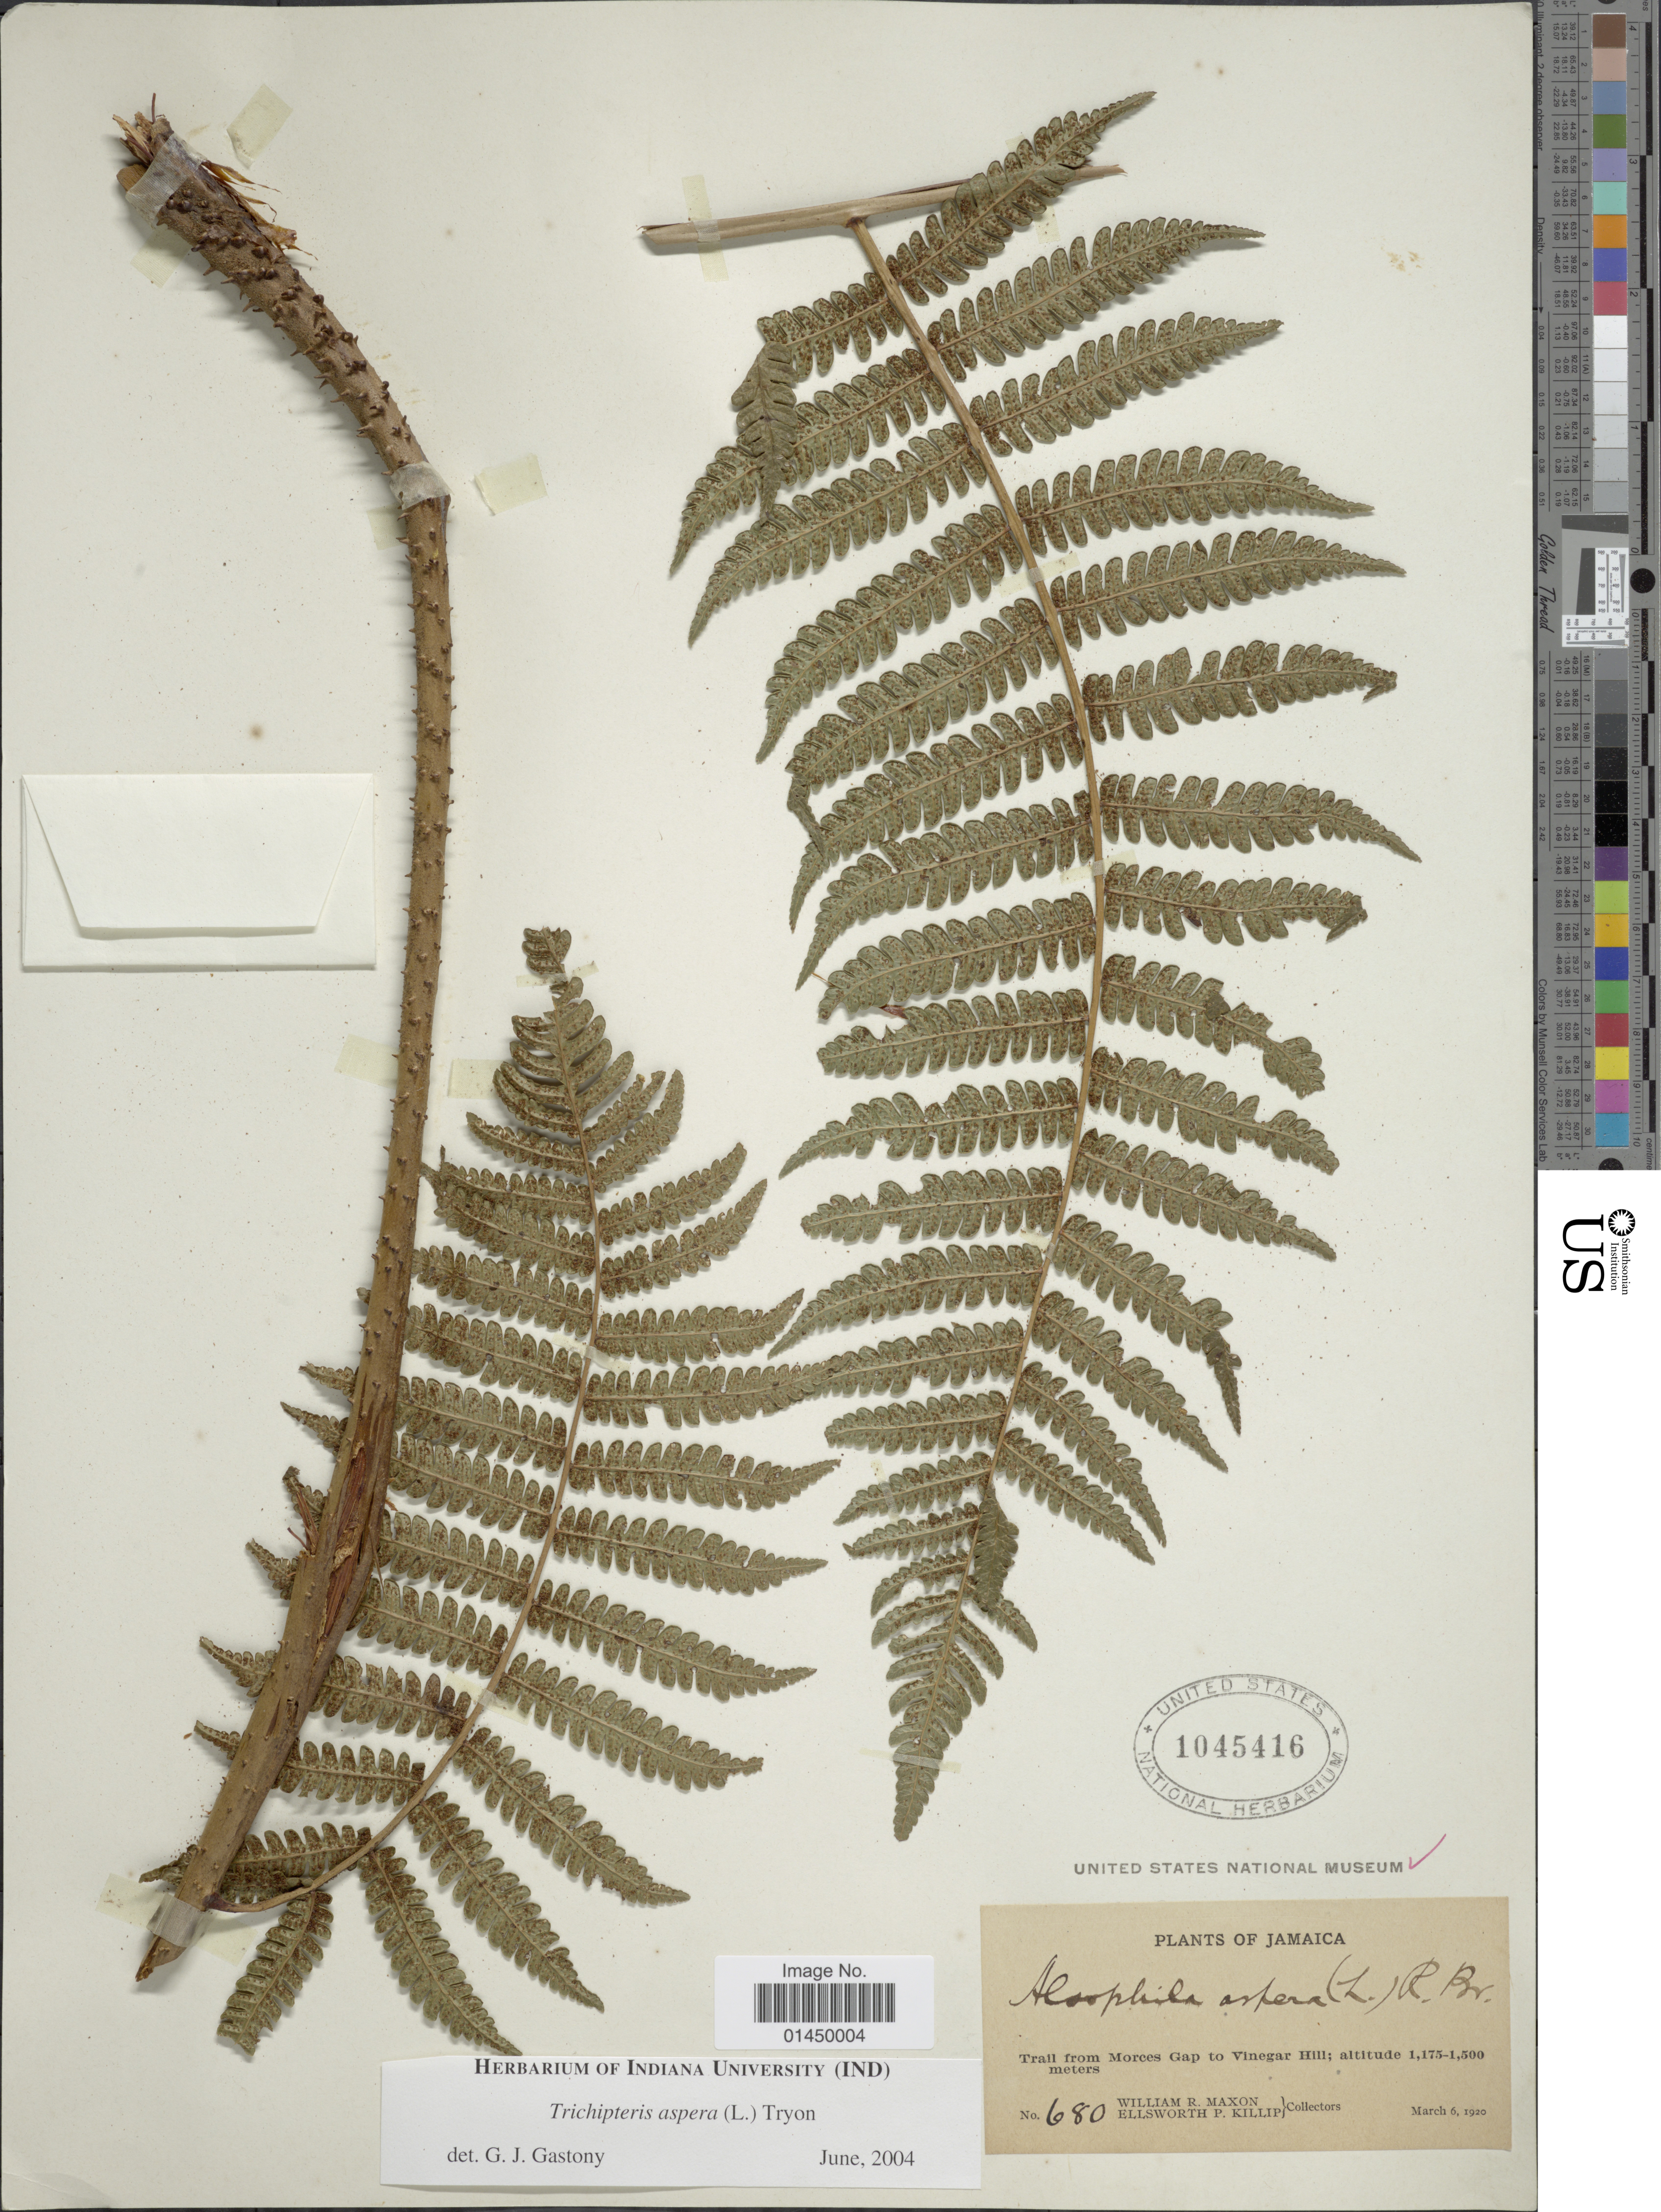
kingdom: Plantae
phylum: Tracheophyta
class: Polypodiopsida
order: Cyatheales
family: Cyatheaceae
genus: Cyathea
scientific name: Cyathea aspera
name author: (L.) Sw.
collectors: W. R. Maxon & E. P. Killip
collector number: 680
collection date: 1920-03-06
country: Jamaica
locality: Trail from Morces Gap to Vinegar Hill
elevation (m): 1175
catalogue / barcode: US 1045416